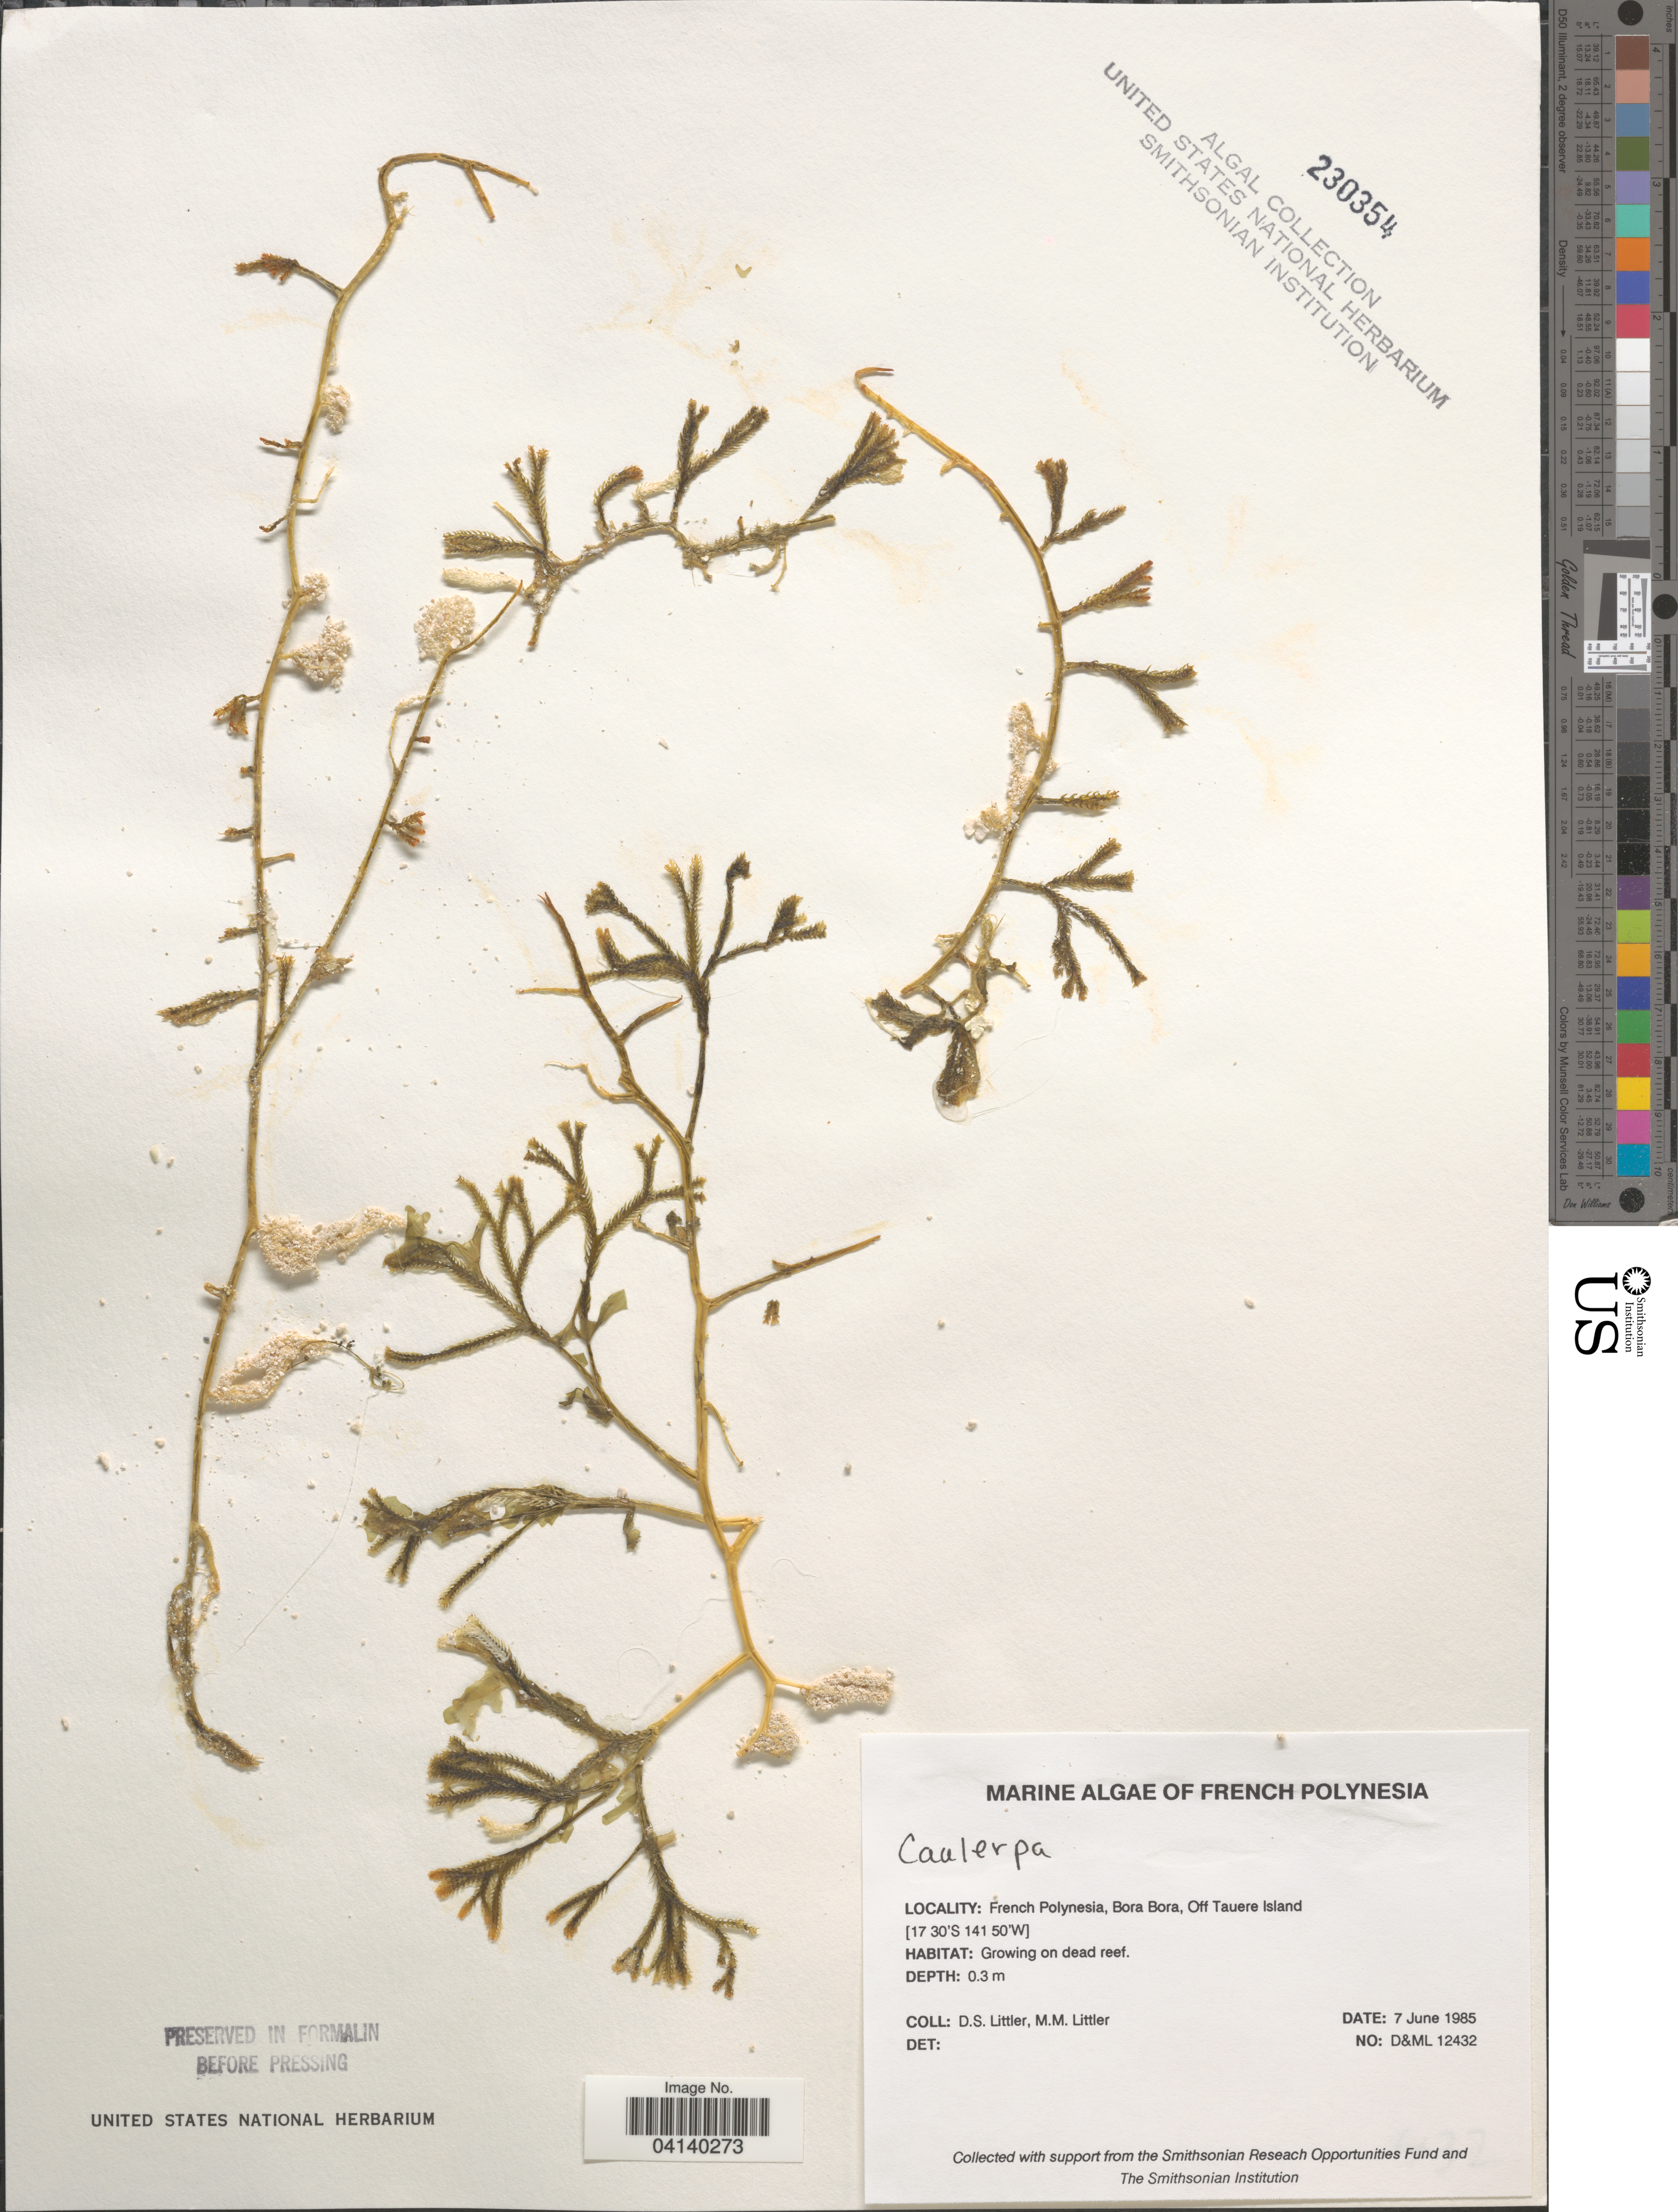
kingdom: Plantae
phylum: Chlorophyta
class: Ulvophyceae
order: Bryopsidales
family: Caulerpaceae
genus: Caulerpa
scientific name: Caulerpa sp.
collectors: D. S. Littler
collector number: D&ML12432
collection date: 1985-06-07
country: French Polynesia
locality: Bora Bora, Off Tauere Island.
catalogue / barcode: US 230354